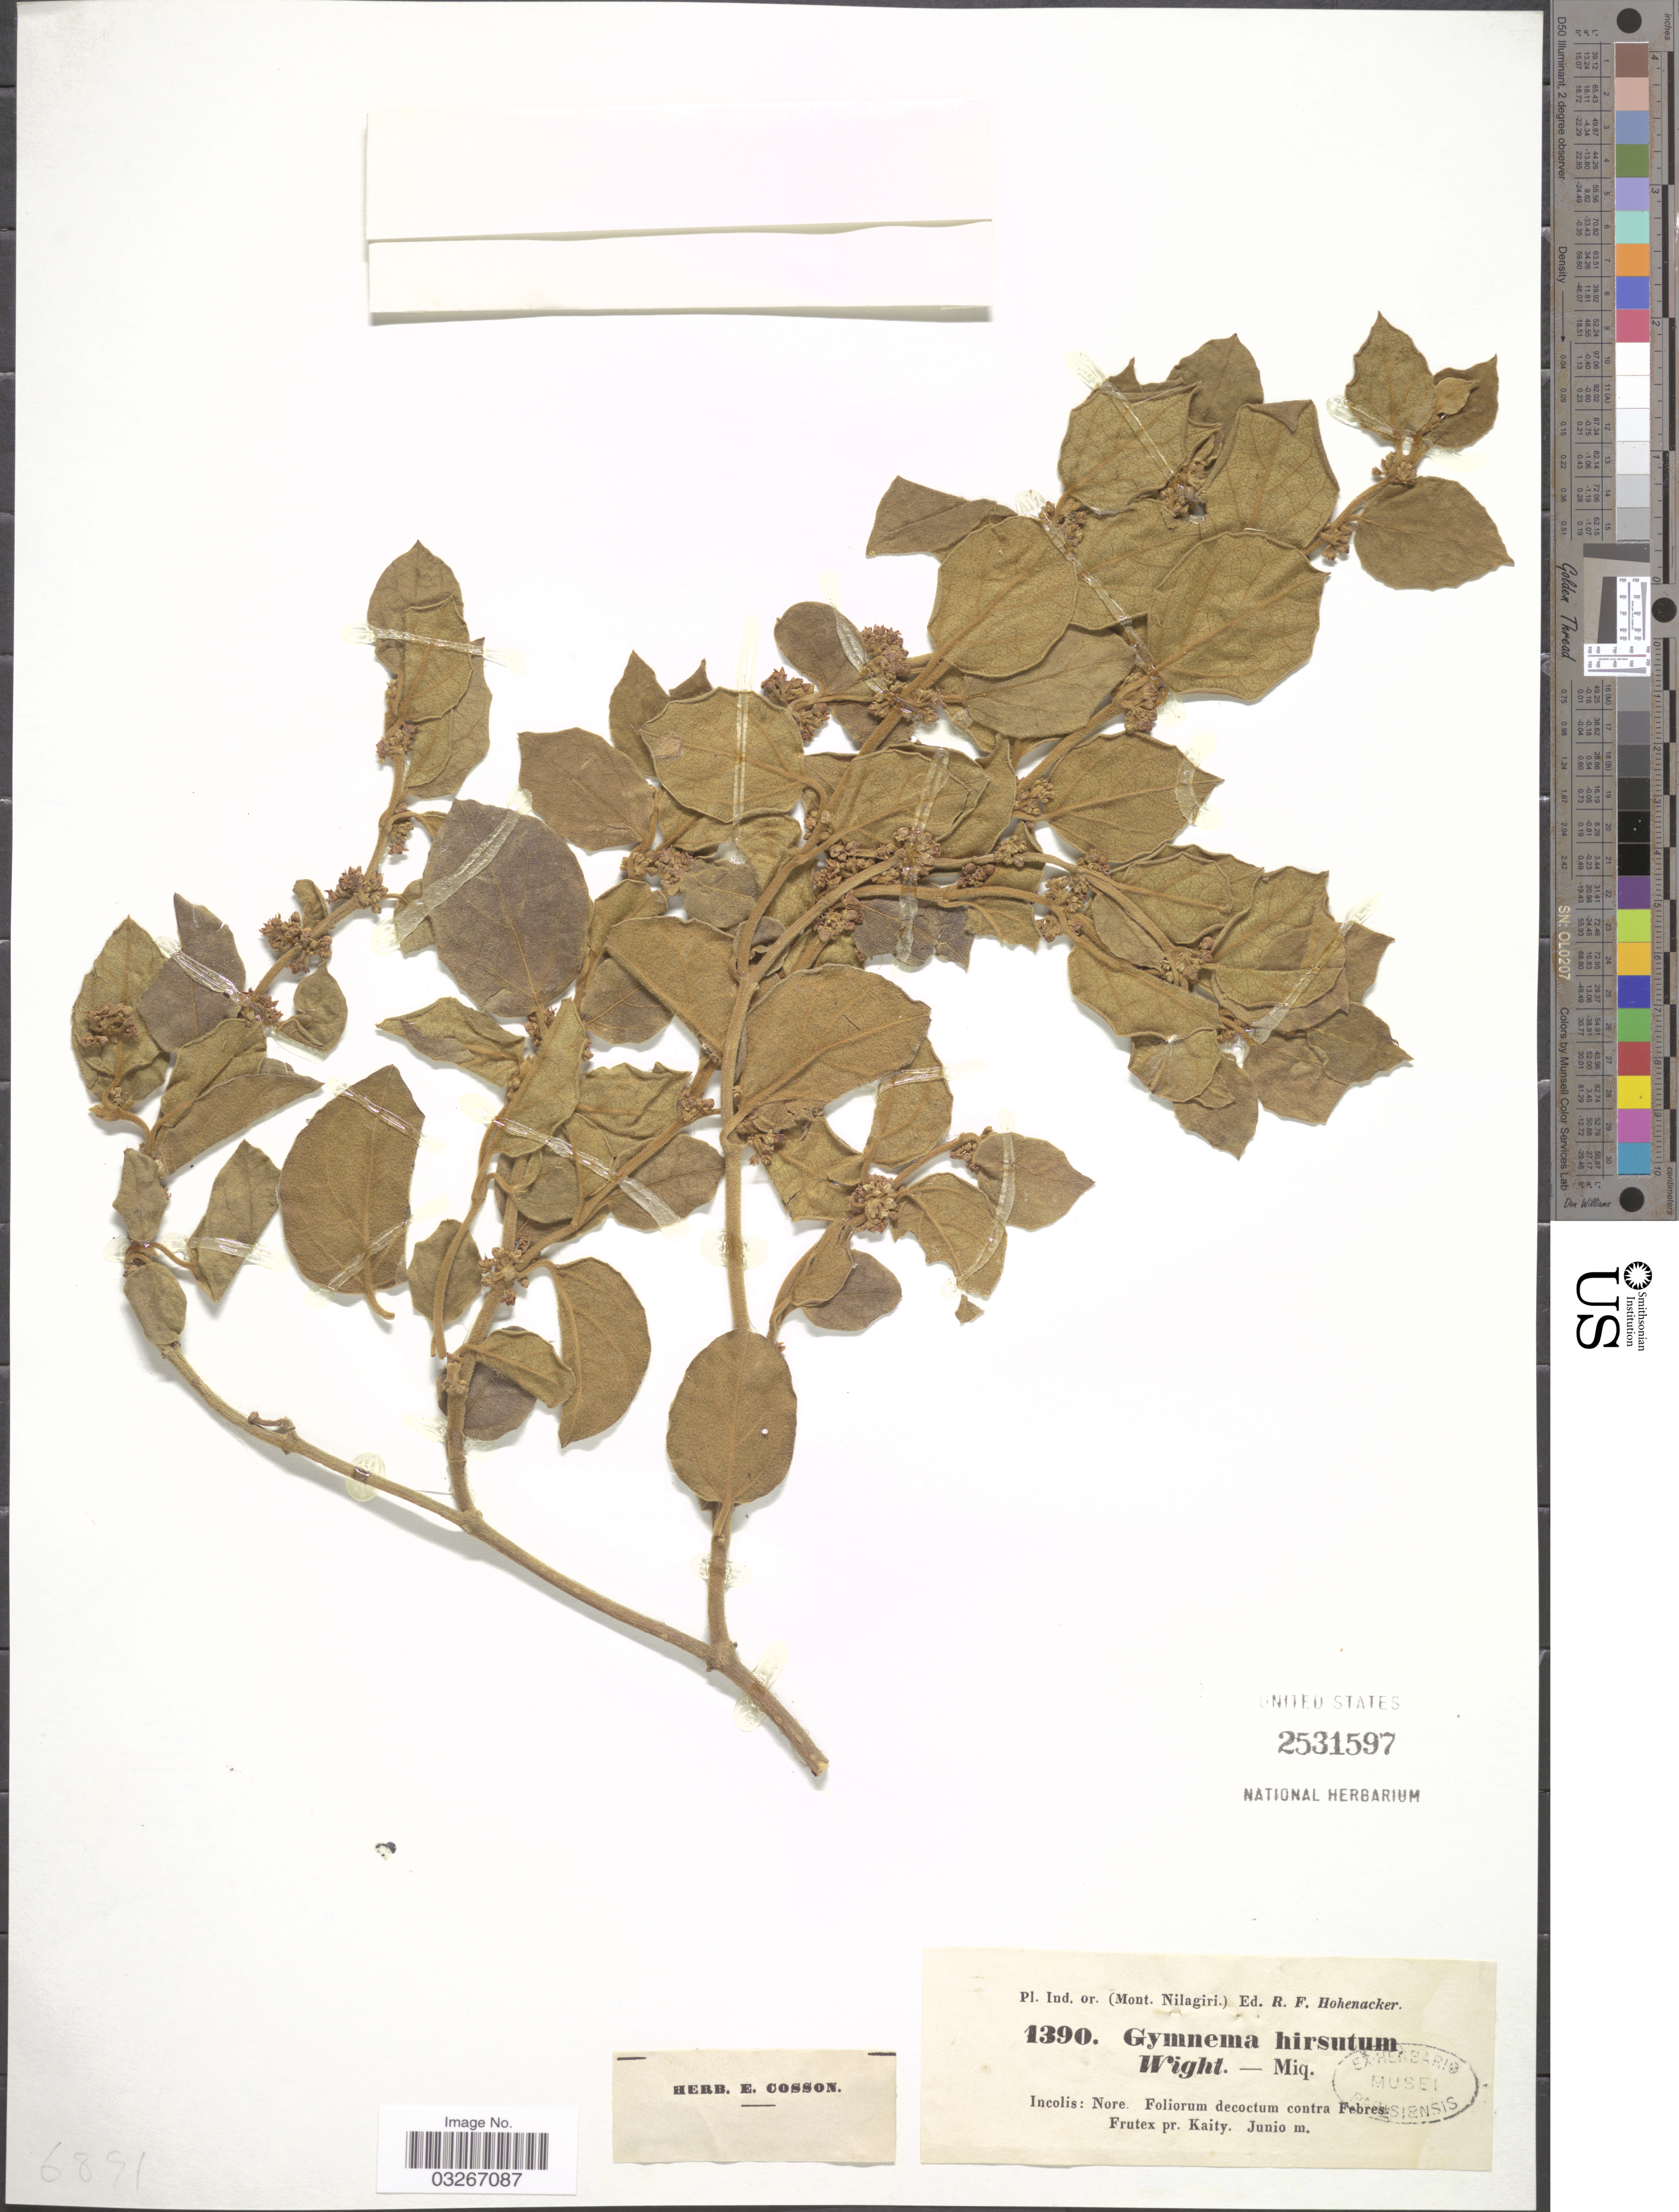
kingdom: Plantae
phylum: Tracheophyta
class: Magnoliopsida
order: Gentianales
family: Apocynaceae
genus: Gymnema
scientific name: Gymnema hirsutum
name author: Wall.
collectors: R. F. Hohenacker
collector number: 1390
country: India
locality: Mont. Nilagiri. Incolis: Nore.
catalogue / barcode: US 2531597